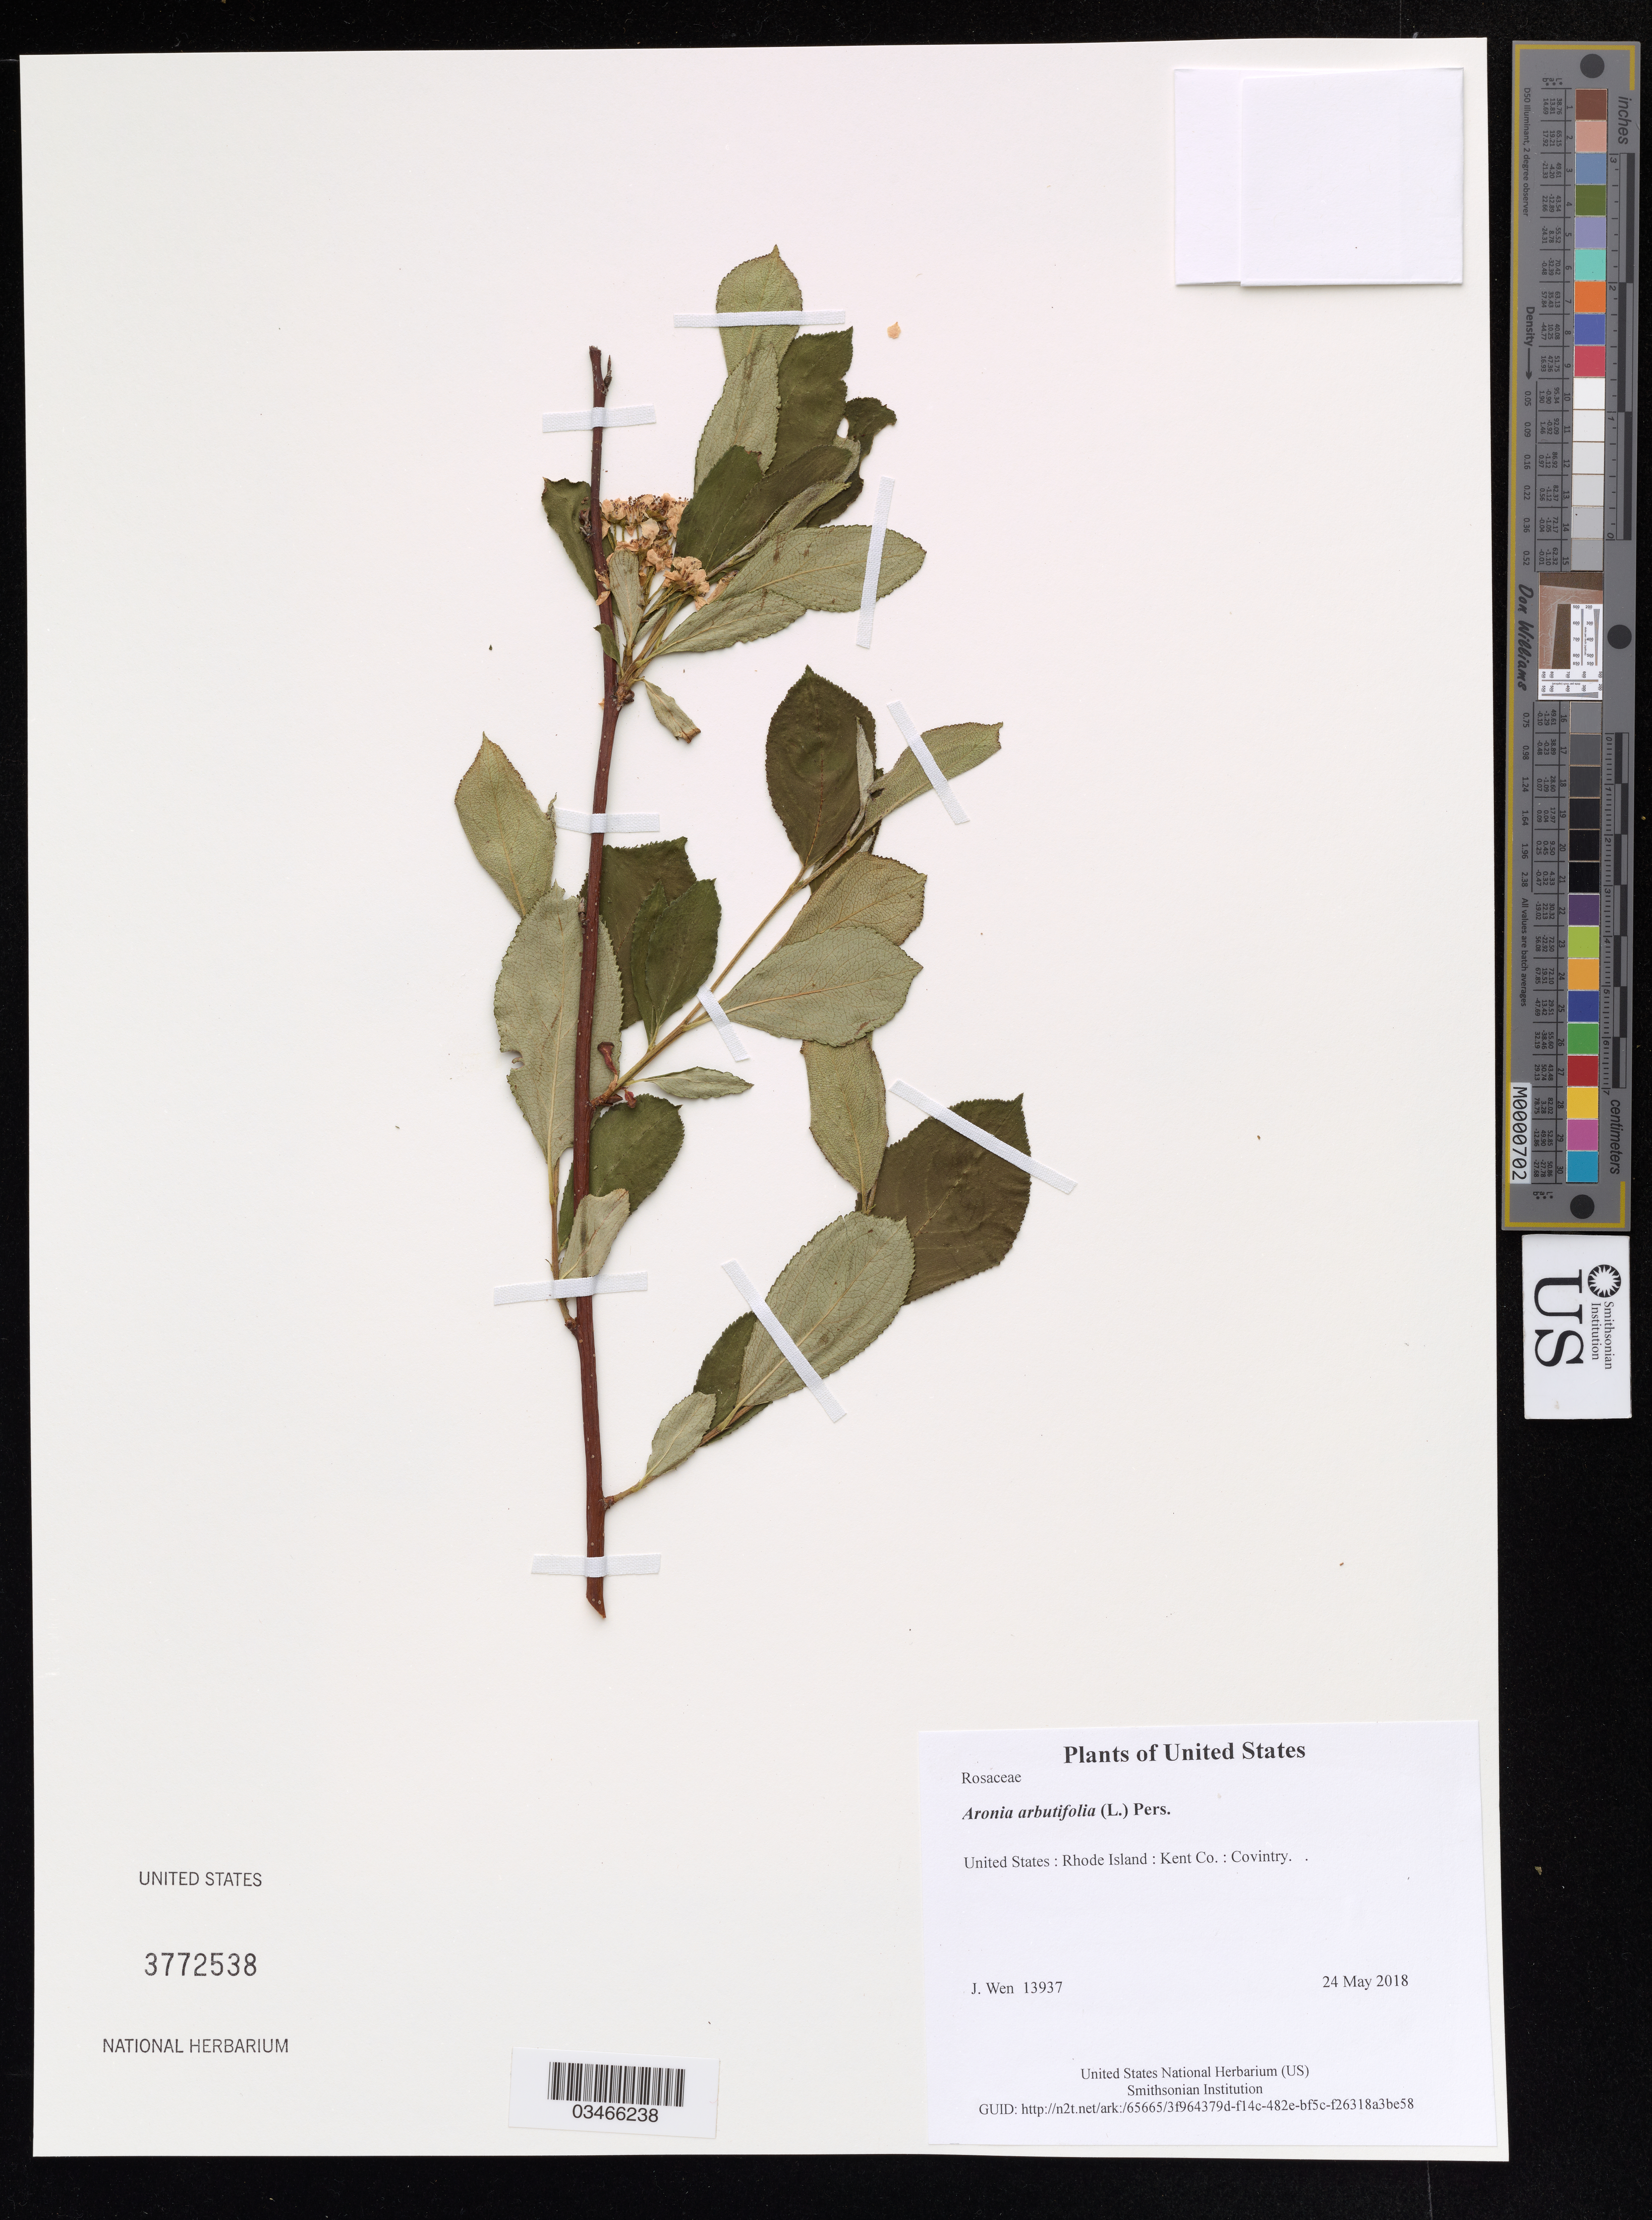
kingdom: Plantae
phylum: Tracheophyta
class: Magnoliopsida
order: Rosales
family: Rosaceae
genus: Aronia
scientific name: Aronia arbutifolia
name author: (L.) Pers.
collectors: J. Wen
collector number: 13937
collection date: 2018-05-24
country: United States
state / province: Rhode Island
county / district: Kent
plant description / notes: Fruits collected for FDA.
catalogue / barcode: US 3772538